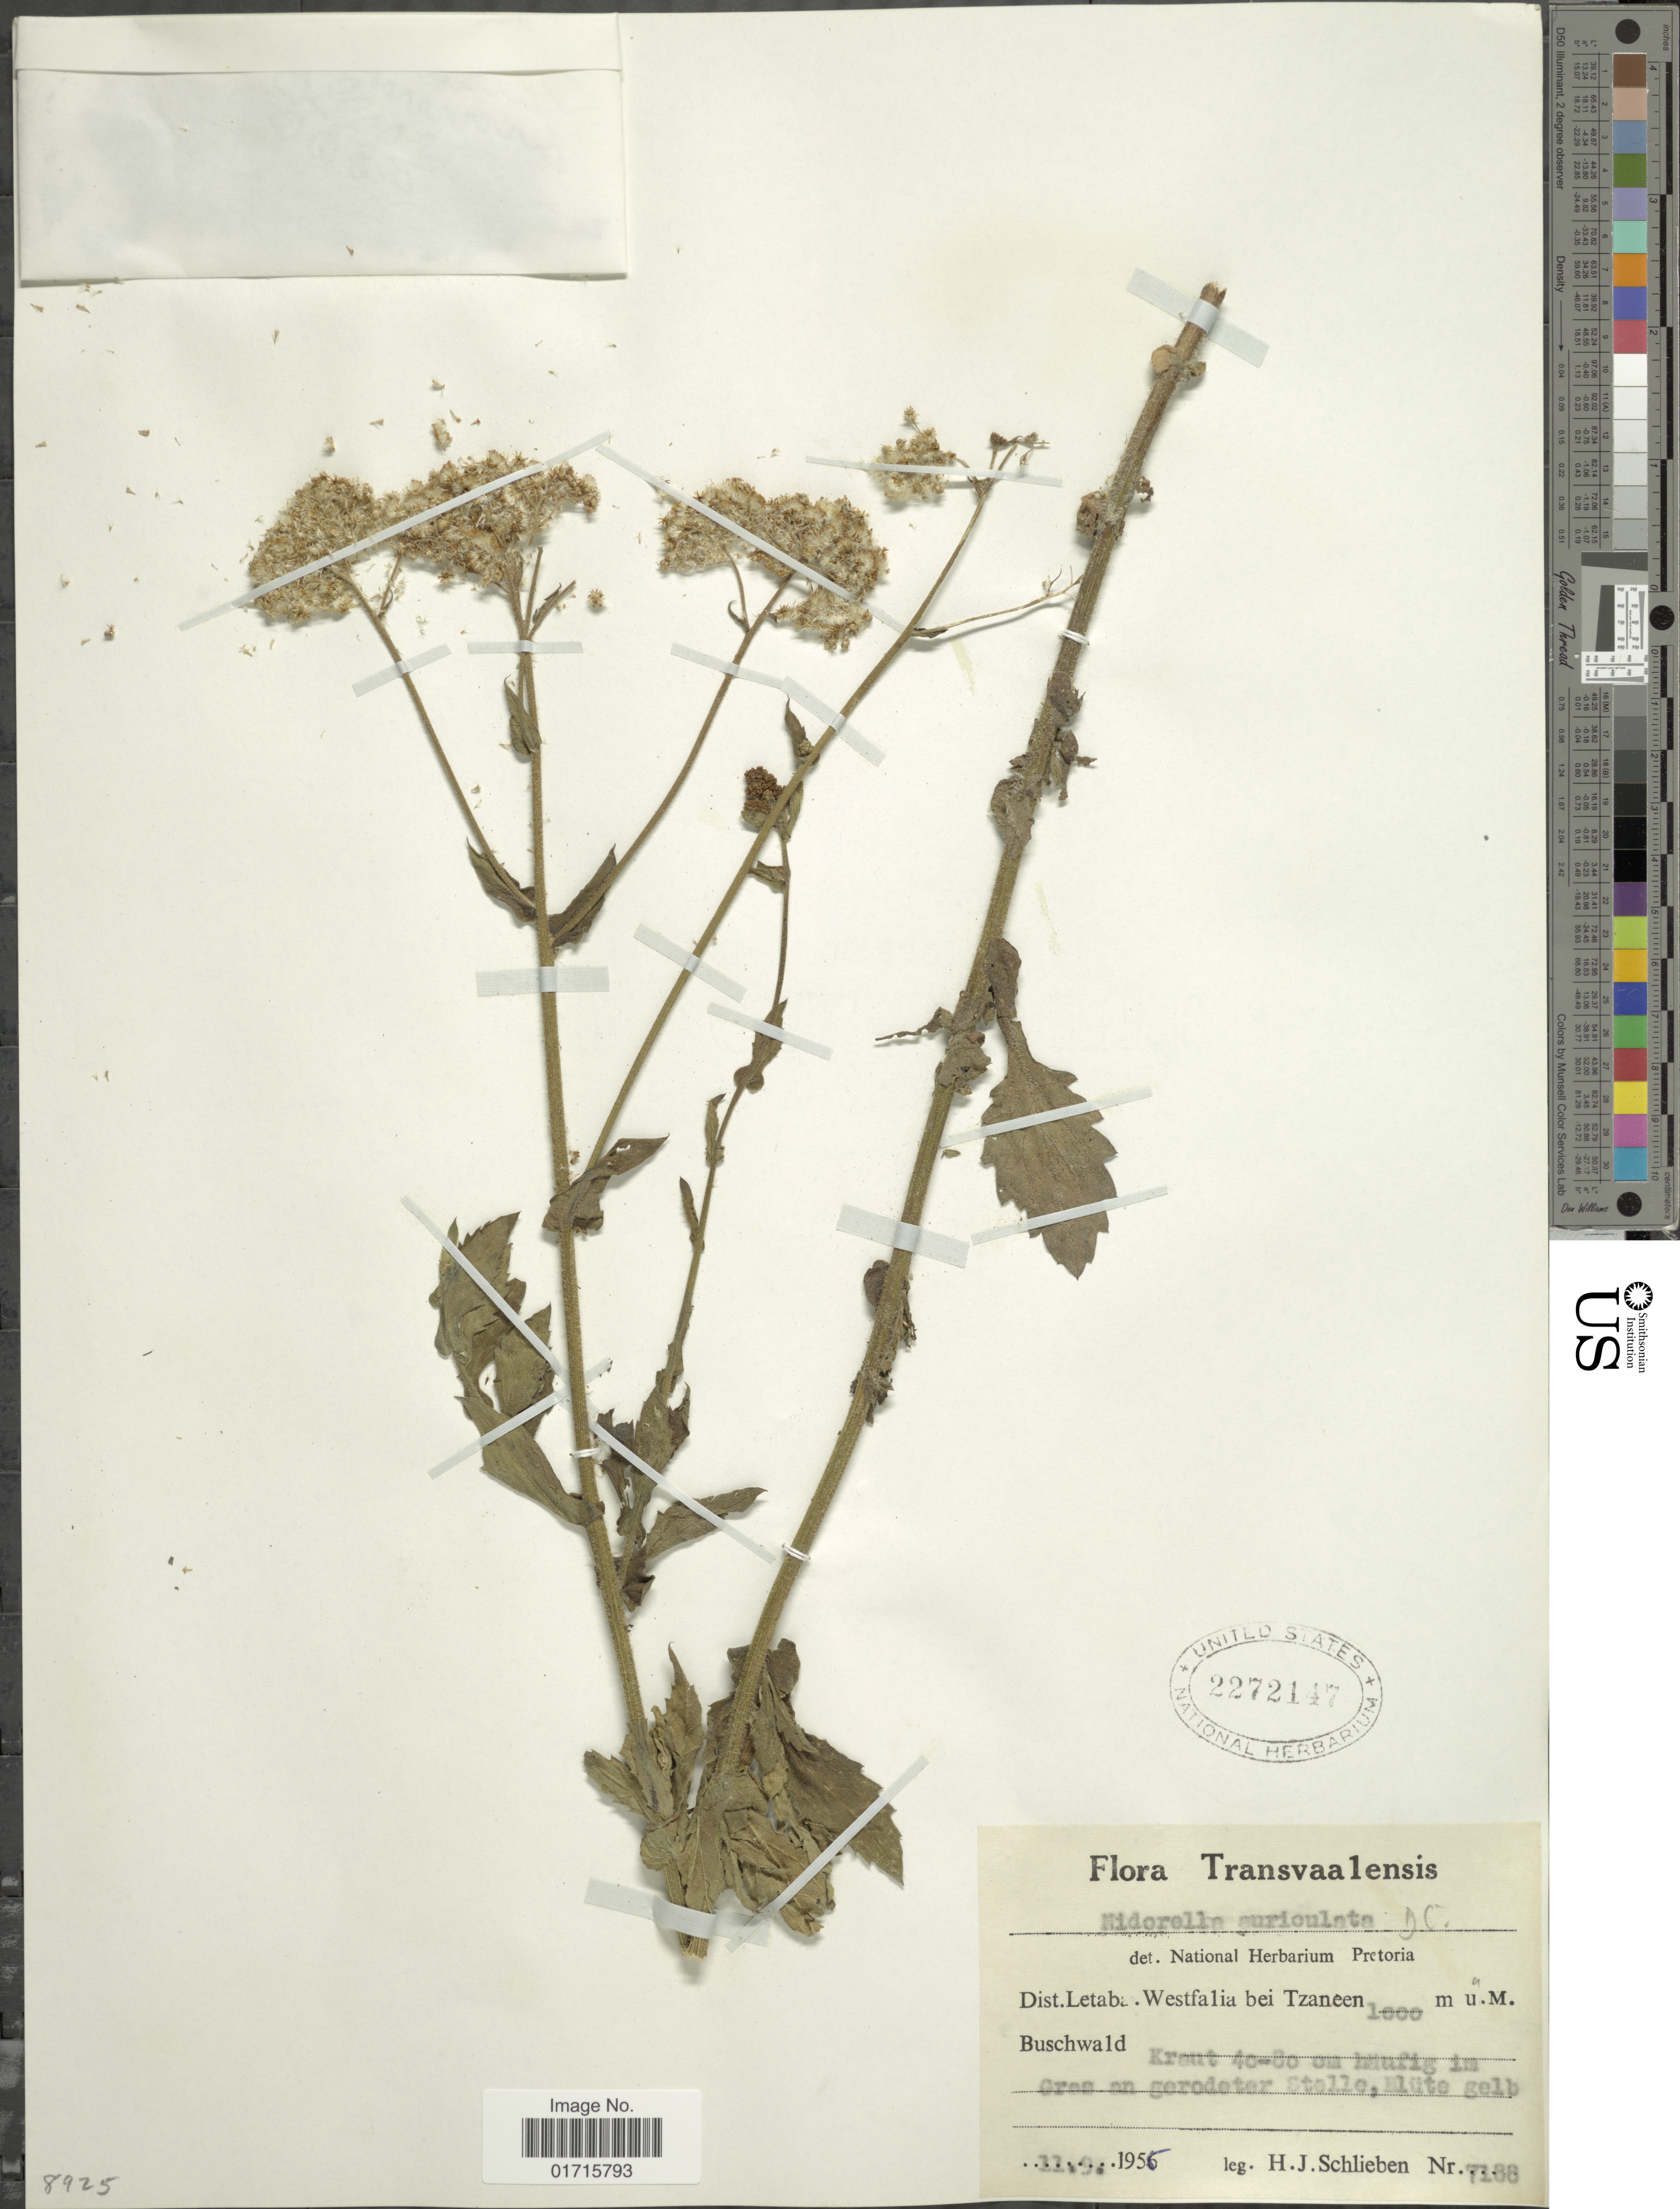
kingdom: Plantae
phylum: Tracheophyta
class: Magnoliopsida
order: Asterales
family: Asteraceae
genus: Nidorella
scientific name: Nidorella auriculata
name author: DC.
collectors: H. J. Schlieben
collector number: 7188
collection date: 1956-09-11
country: South Africa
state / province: Limpopo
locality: Transvaalensis. Dist. Letaba.Westfalia bei Tzaneen. Buschwald Kraut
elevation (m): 1000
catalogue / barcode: US 2272147